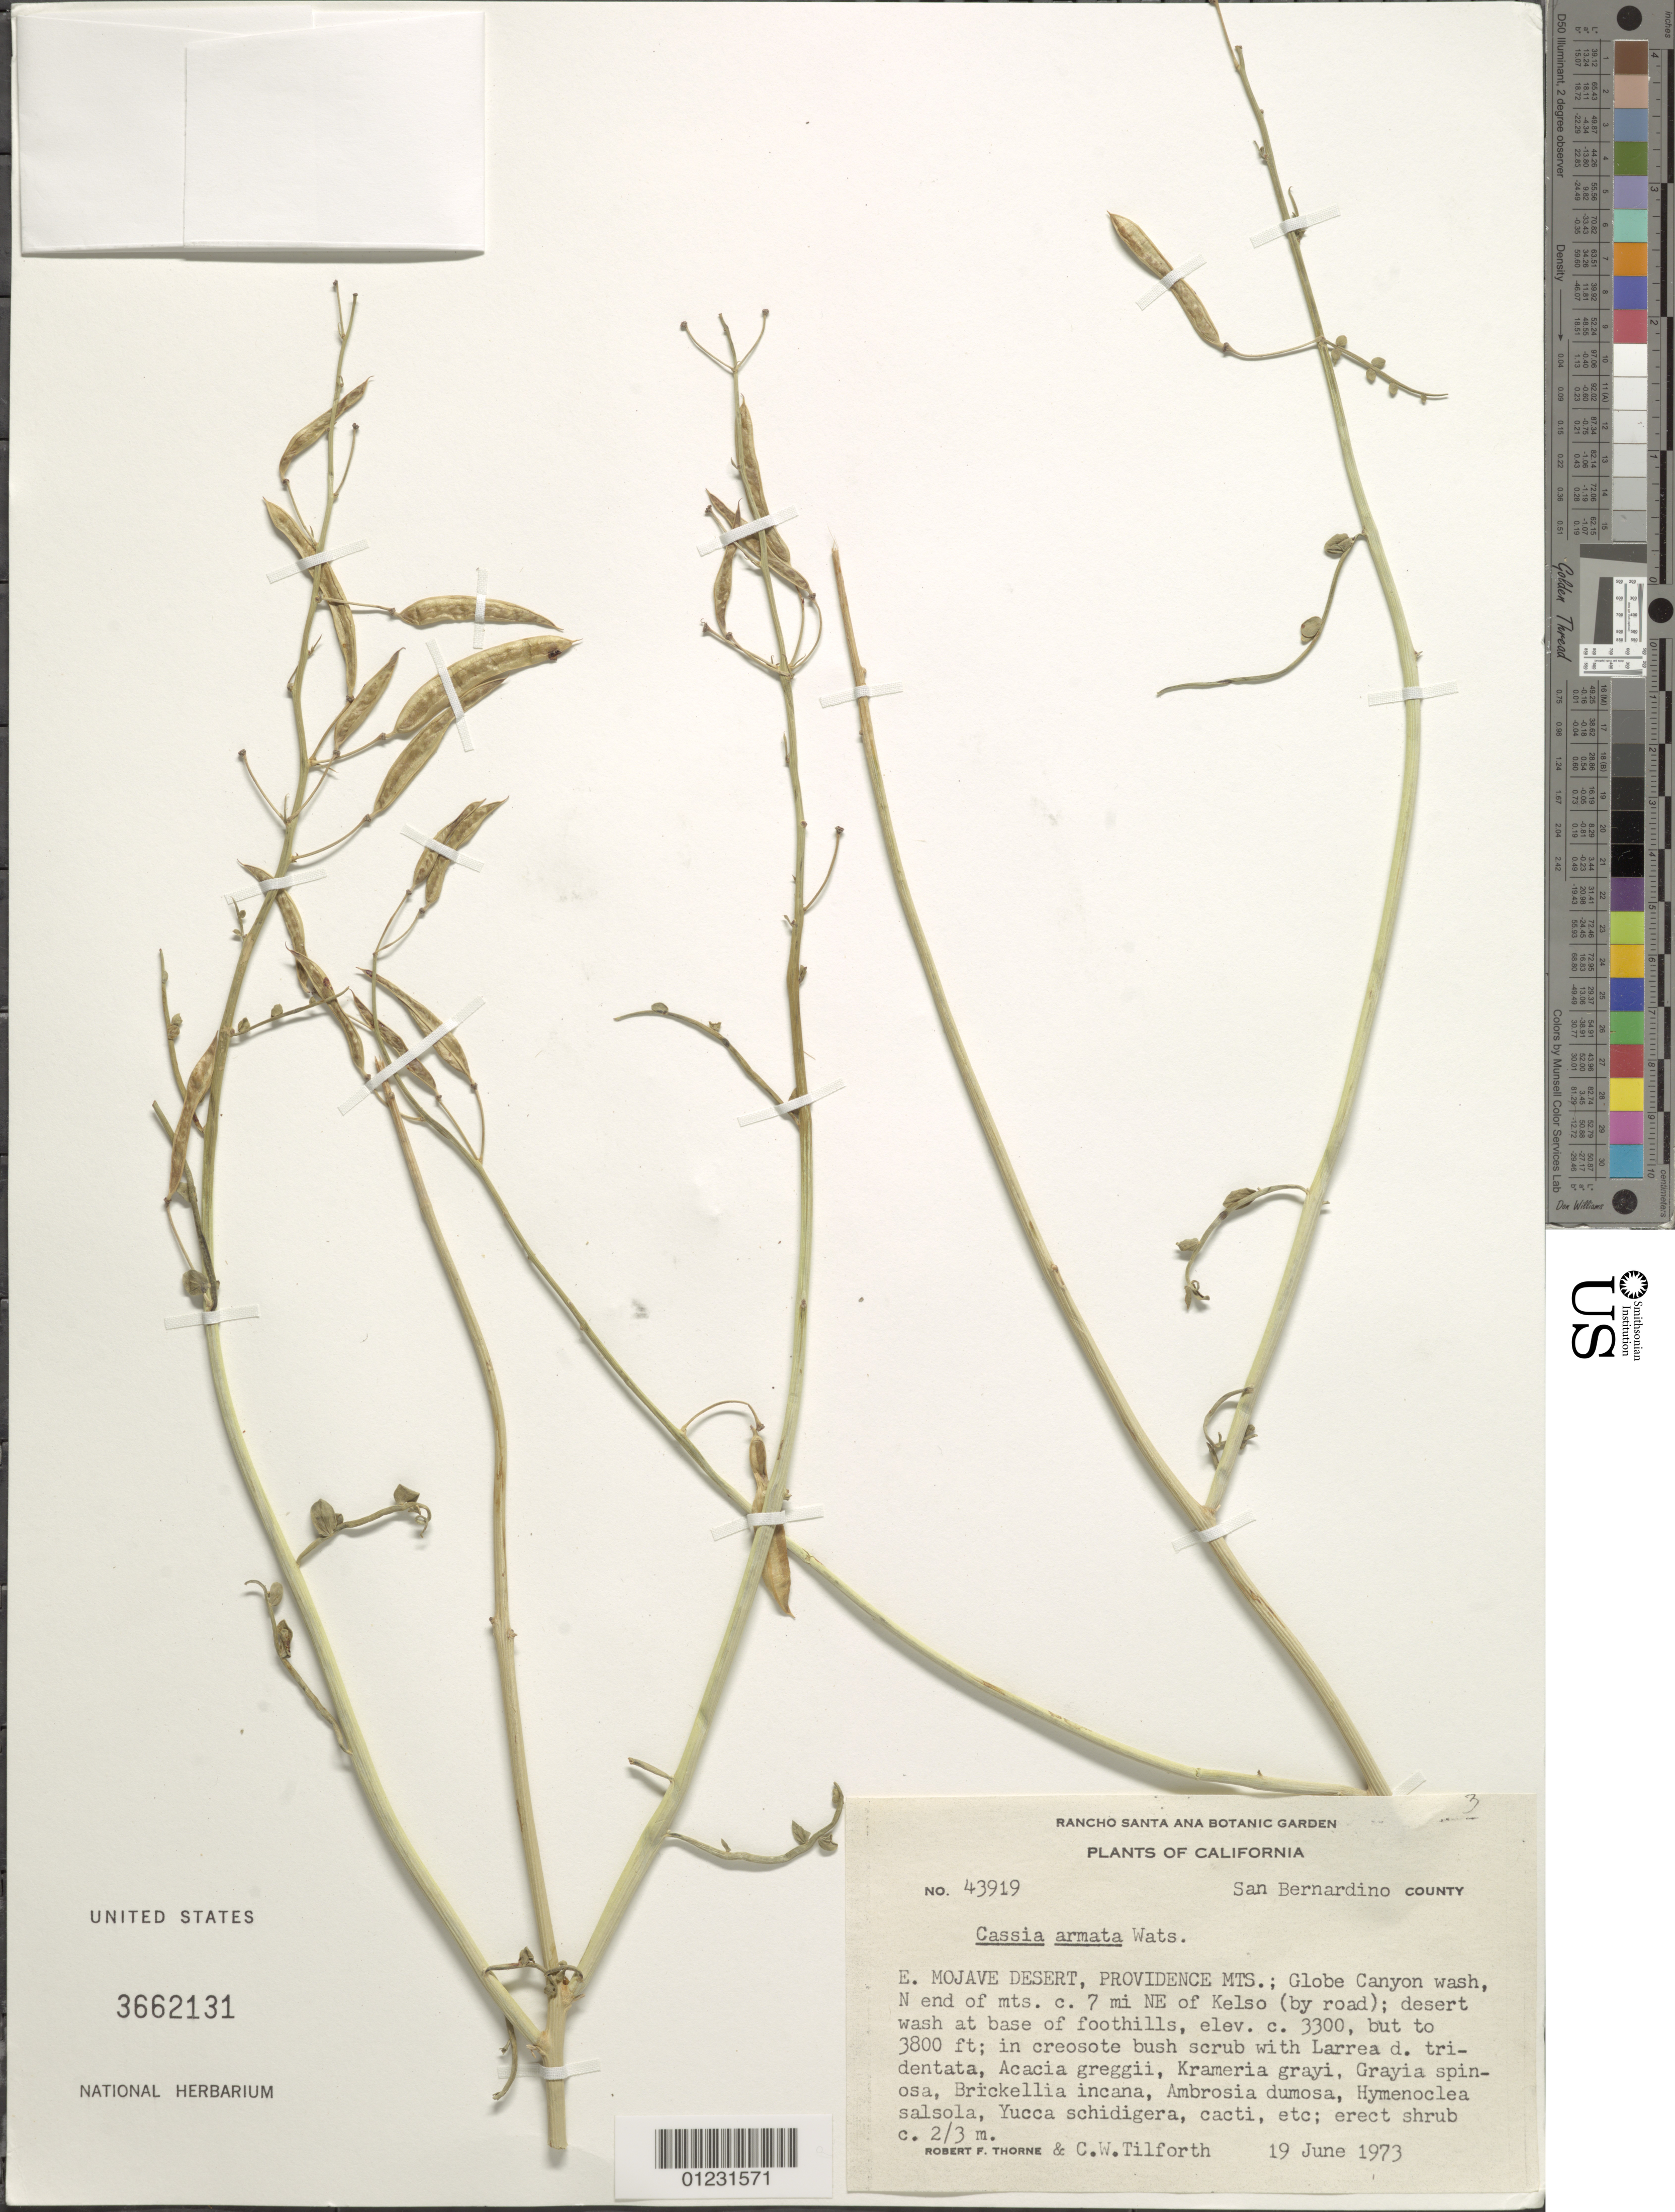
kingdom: Plantae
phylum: Tracheophyta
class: Magnoliopsida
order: Fabales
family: Fabaceae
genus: Senna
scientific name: Senna armata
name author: (S. Watson) H.S. Irwin & Barneby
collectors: R. F. Thorne & C. Tilforth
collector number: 43919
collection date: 1973-06-19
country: United States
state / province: California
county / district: San Bernardino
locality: E. Mojave Desert, Providence Mts.; Globe Canyon Wash, N. end of mts. c. 7mi NE of Kelso.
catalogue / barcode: US 3662131